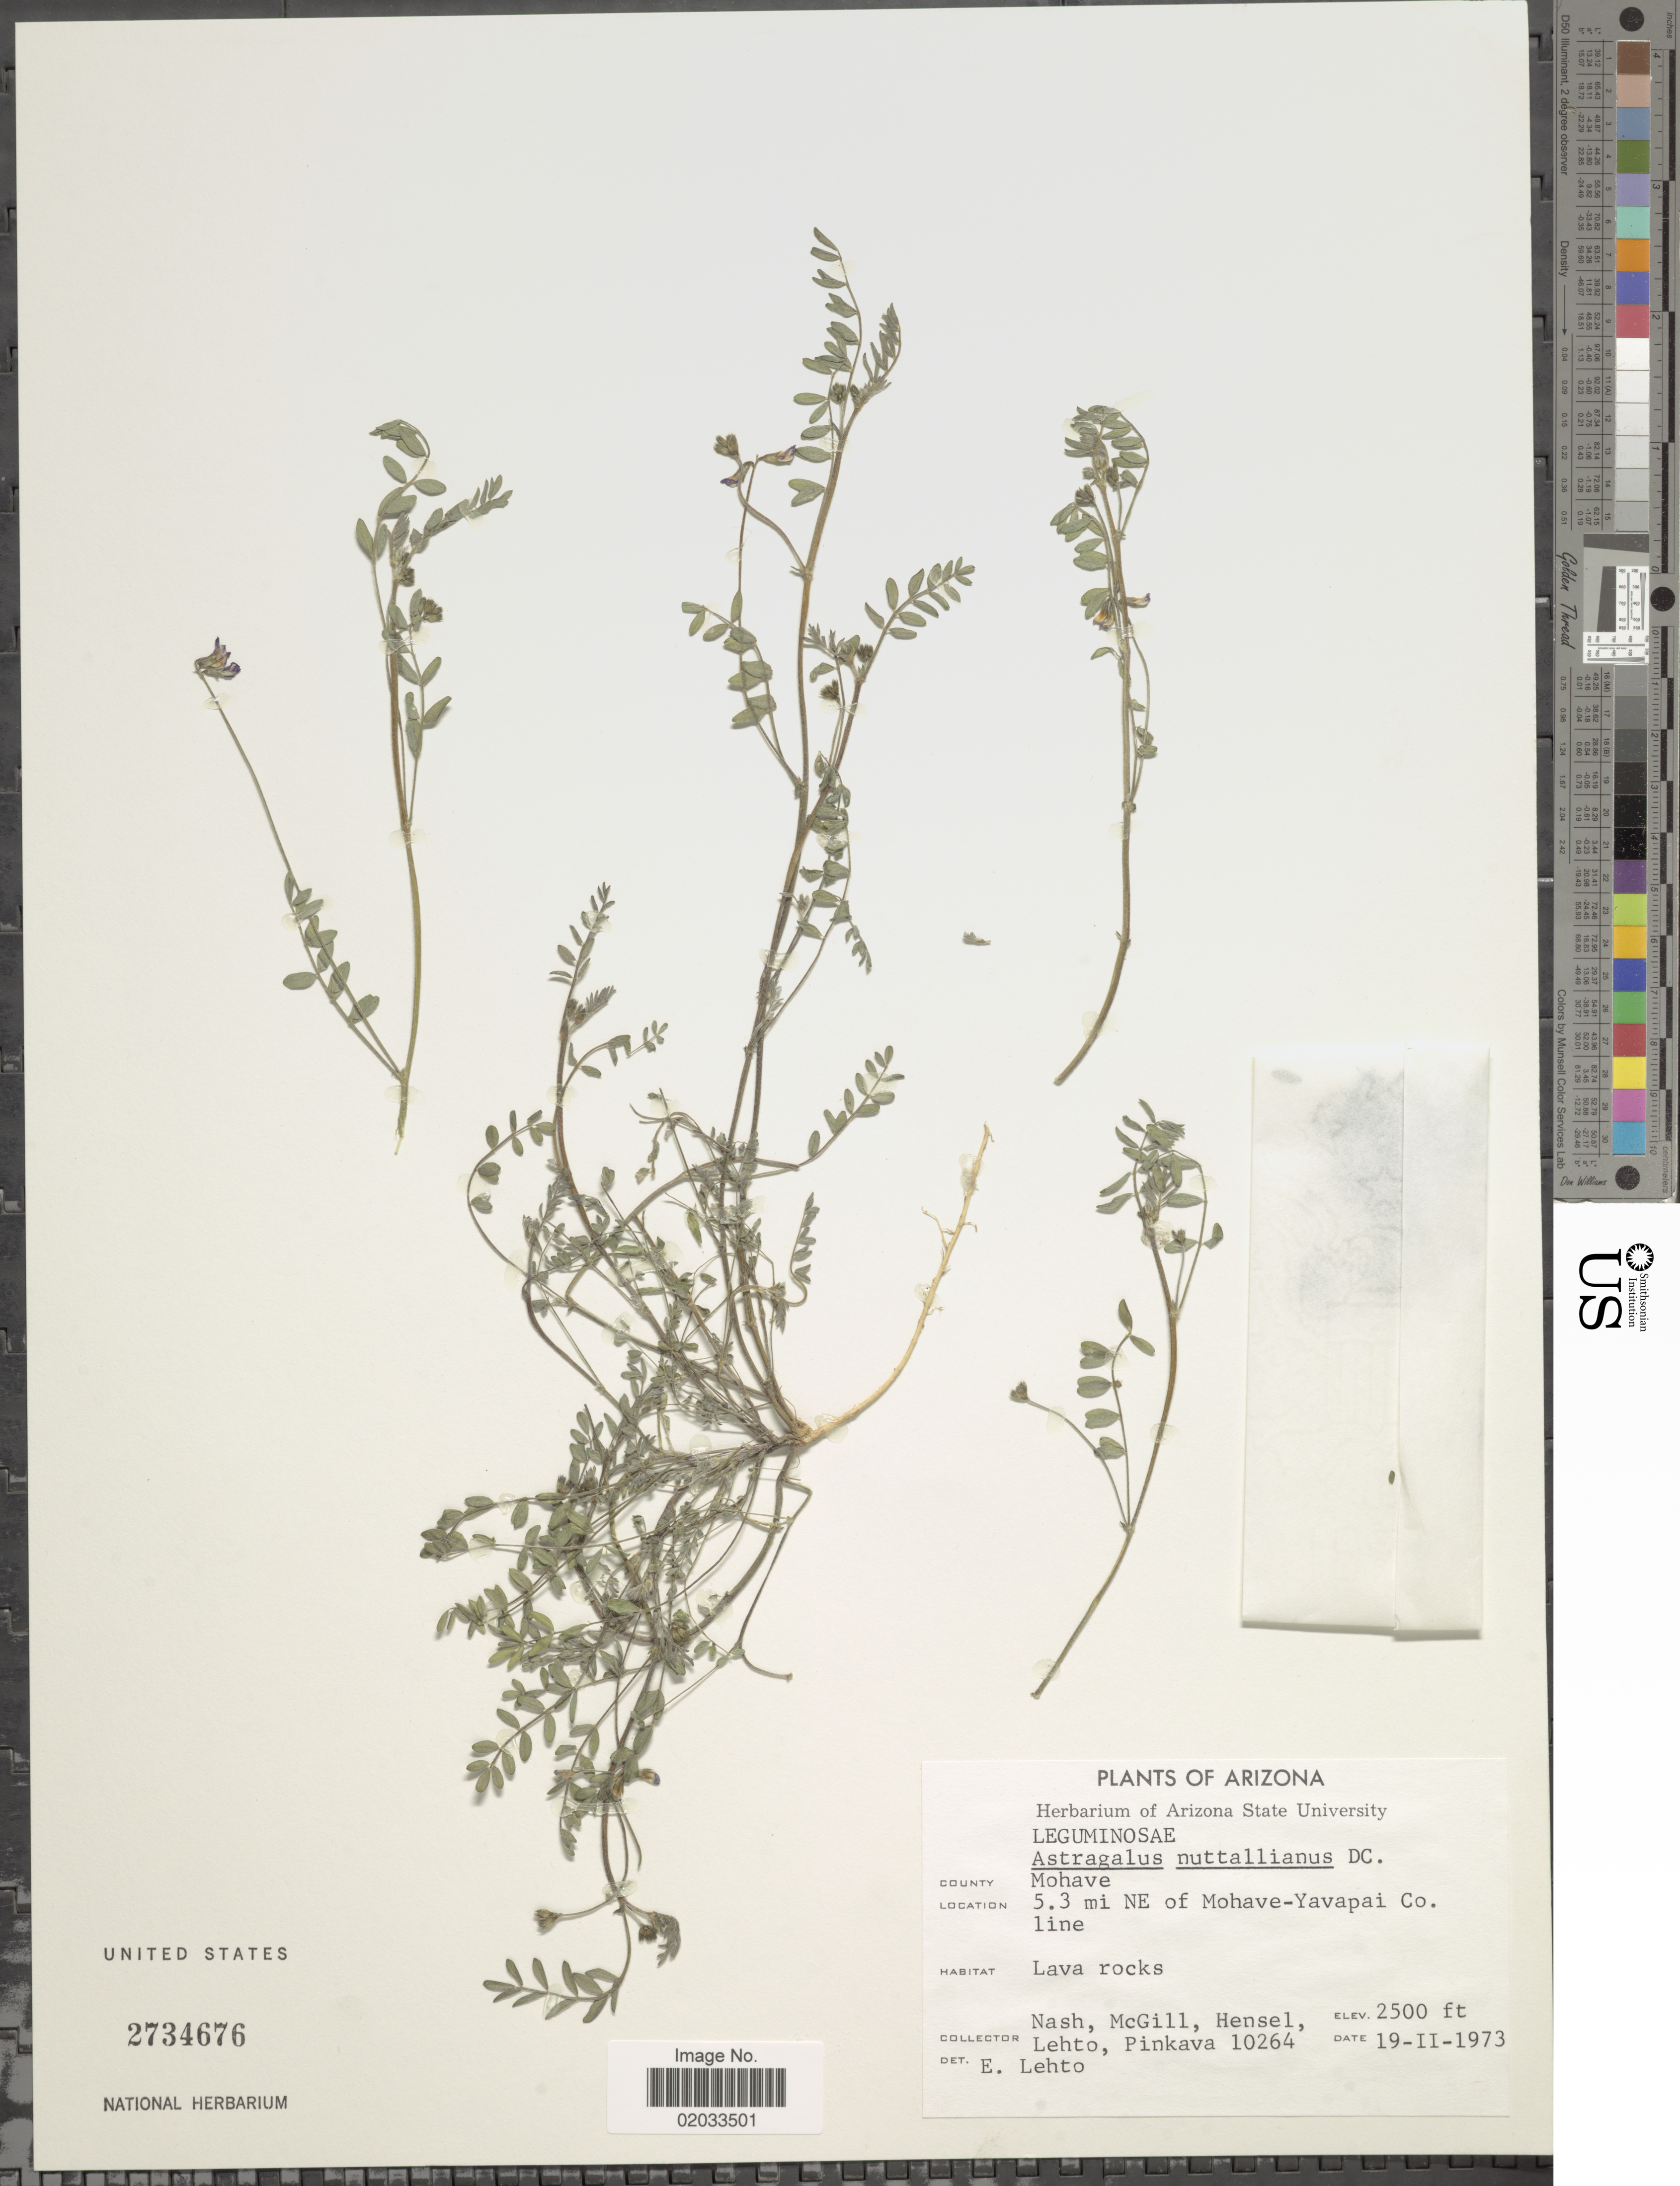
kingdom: Plantae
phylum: Tracheophyta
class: Magnoliopsida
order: Fabales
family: Fabaceae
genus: Astragalus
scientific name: Astragalus emoryanus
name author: (Rydb.) Cory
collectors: -- Nash, -. McGill, -. Hensel, -. Lehto & -. Pinkava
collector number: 10264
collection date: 1973-02-19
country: United States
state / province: Arizona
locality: Mohave County, 5.3 mi NE of Mohave-Yavapai Co. line, lava rocks.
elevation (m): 762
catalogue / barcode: US 2734676